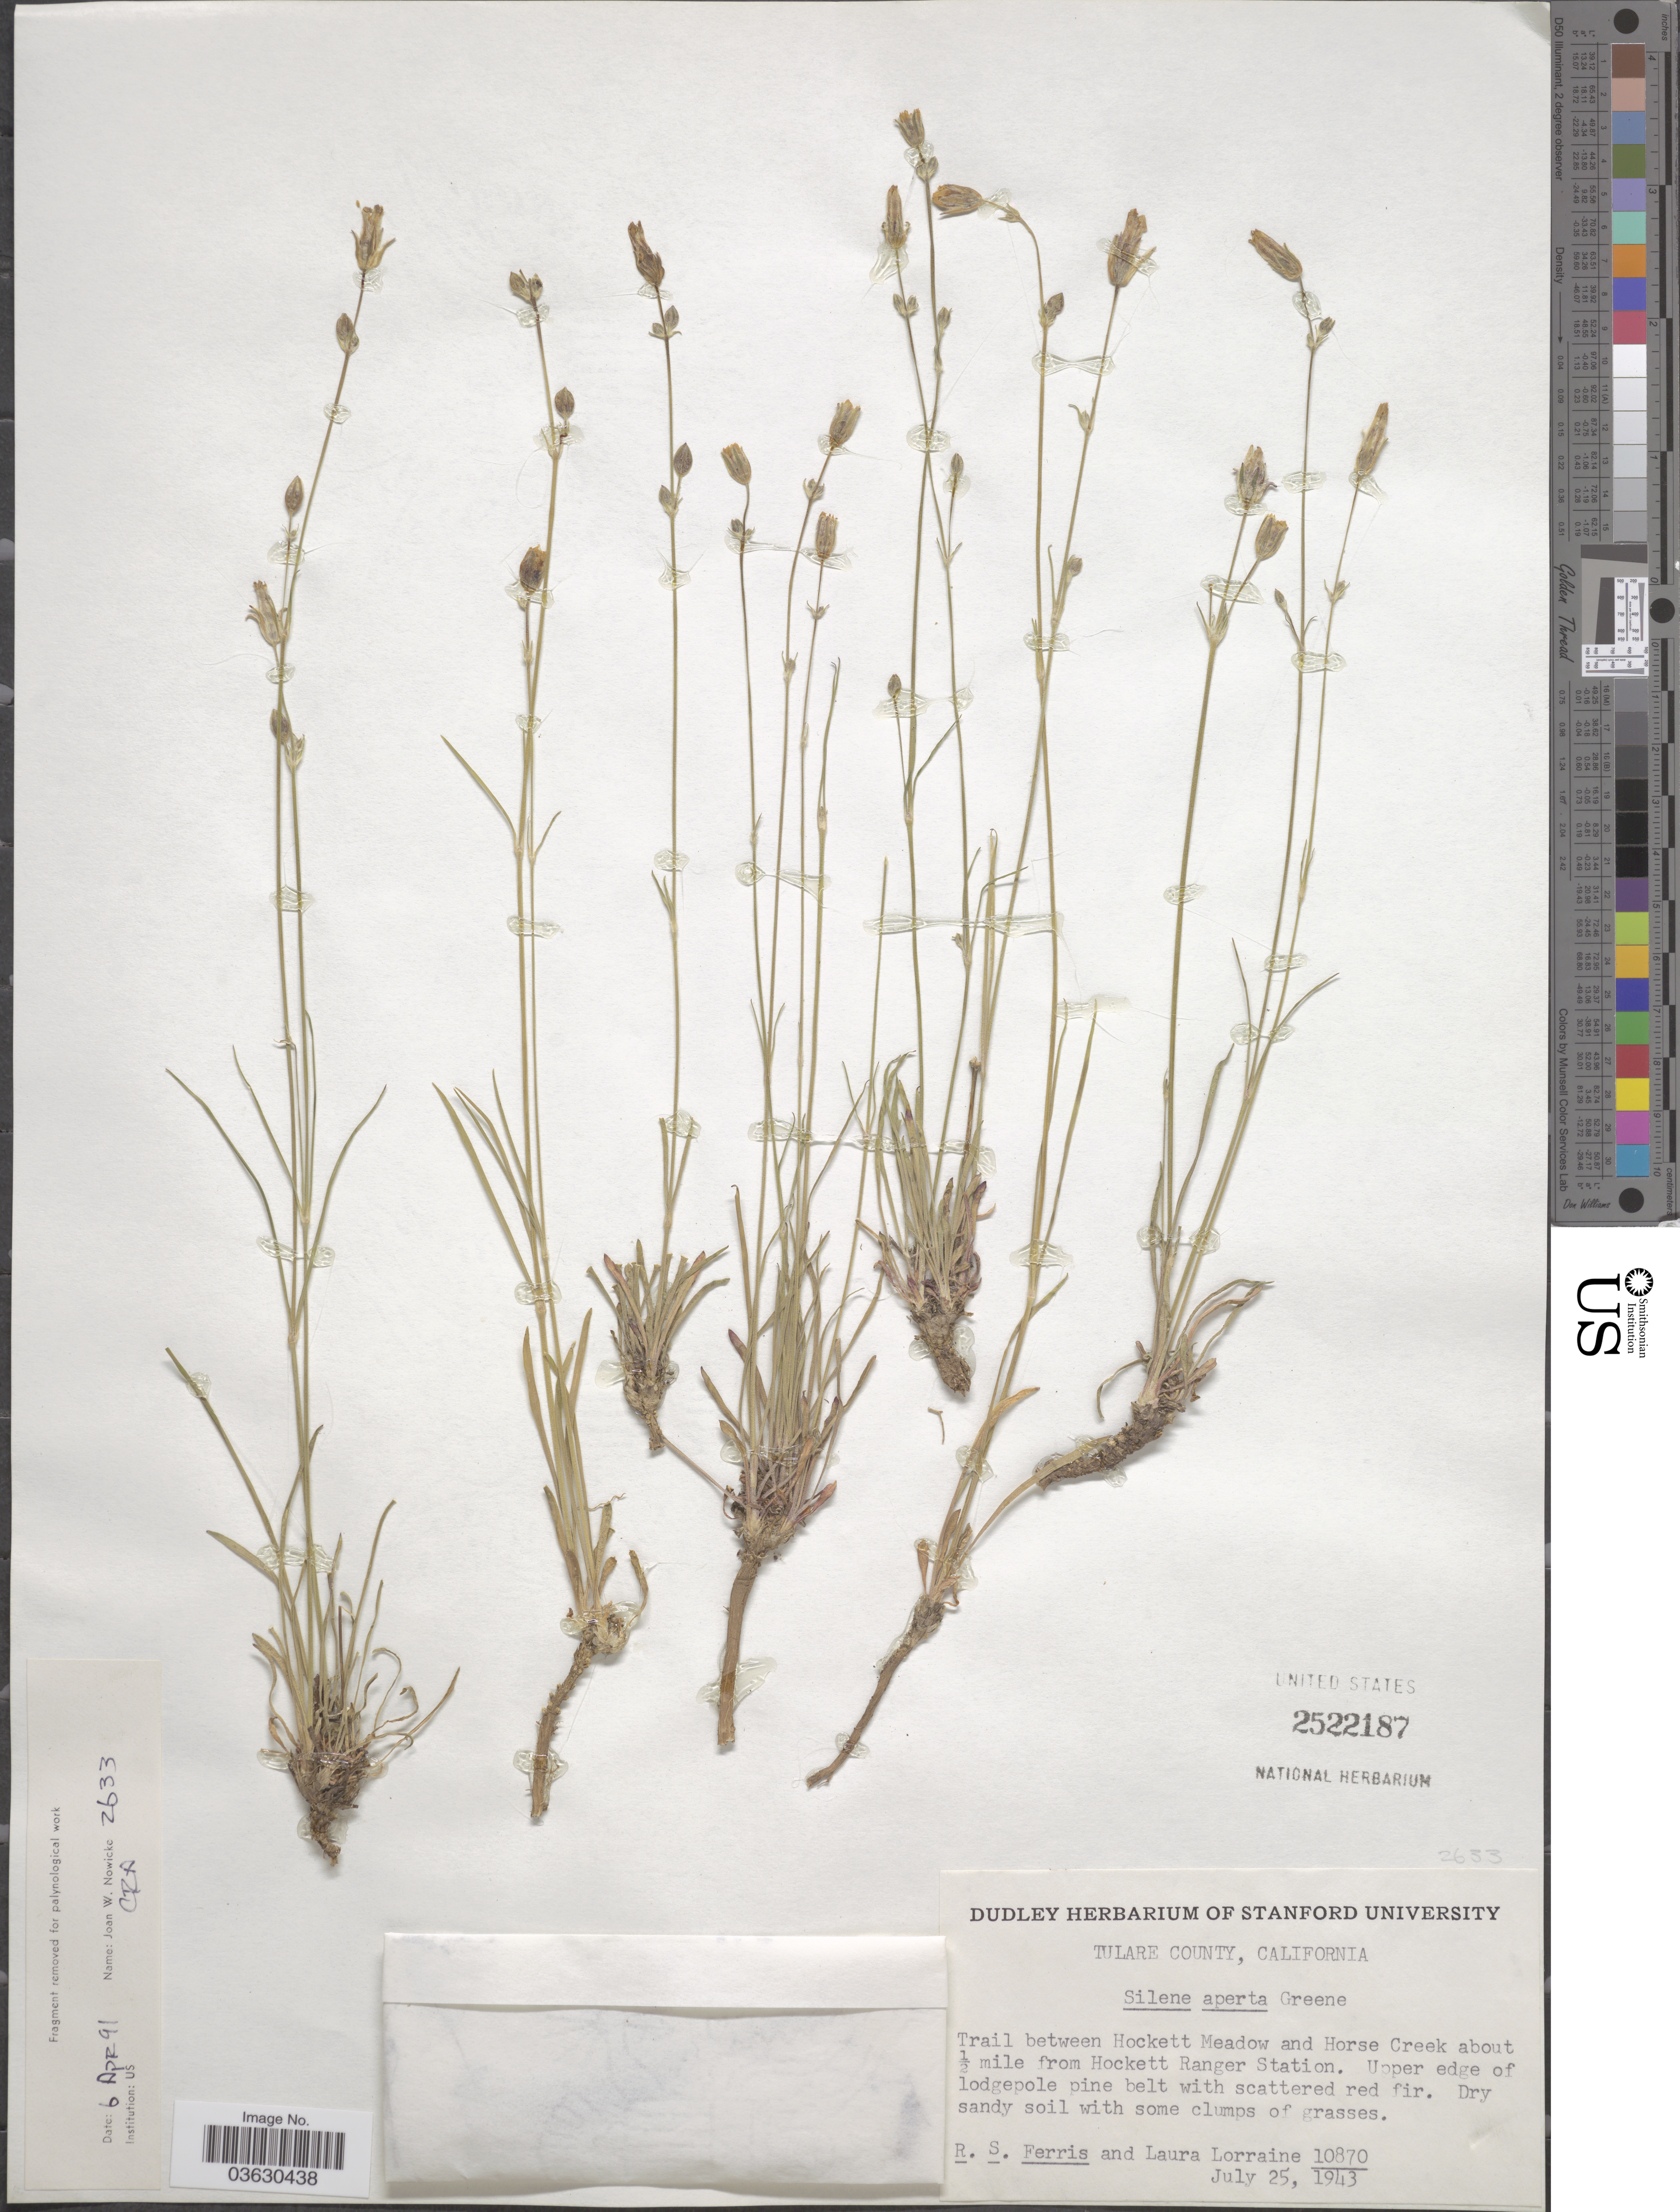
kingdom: Plantae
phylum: Tracheophyta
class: Magnoliopsida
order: Caryophyllales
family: Caryophyllaceae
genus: Silene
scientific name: Silene aperta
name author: Greene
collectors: R. S. Ferris & L. Lorraine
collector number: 10870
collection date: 1943-07-25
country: United States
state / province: California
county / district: Tulare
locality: Tulare County. Trail between Hockett Meadow and Horse Creek about ½ mile from Hockett Ranger Station.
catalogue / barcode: US 2522187